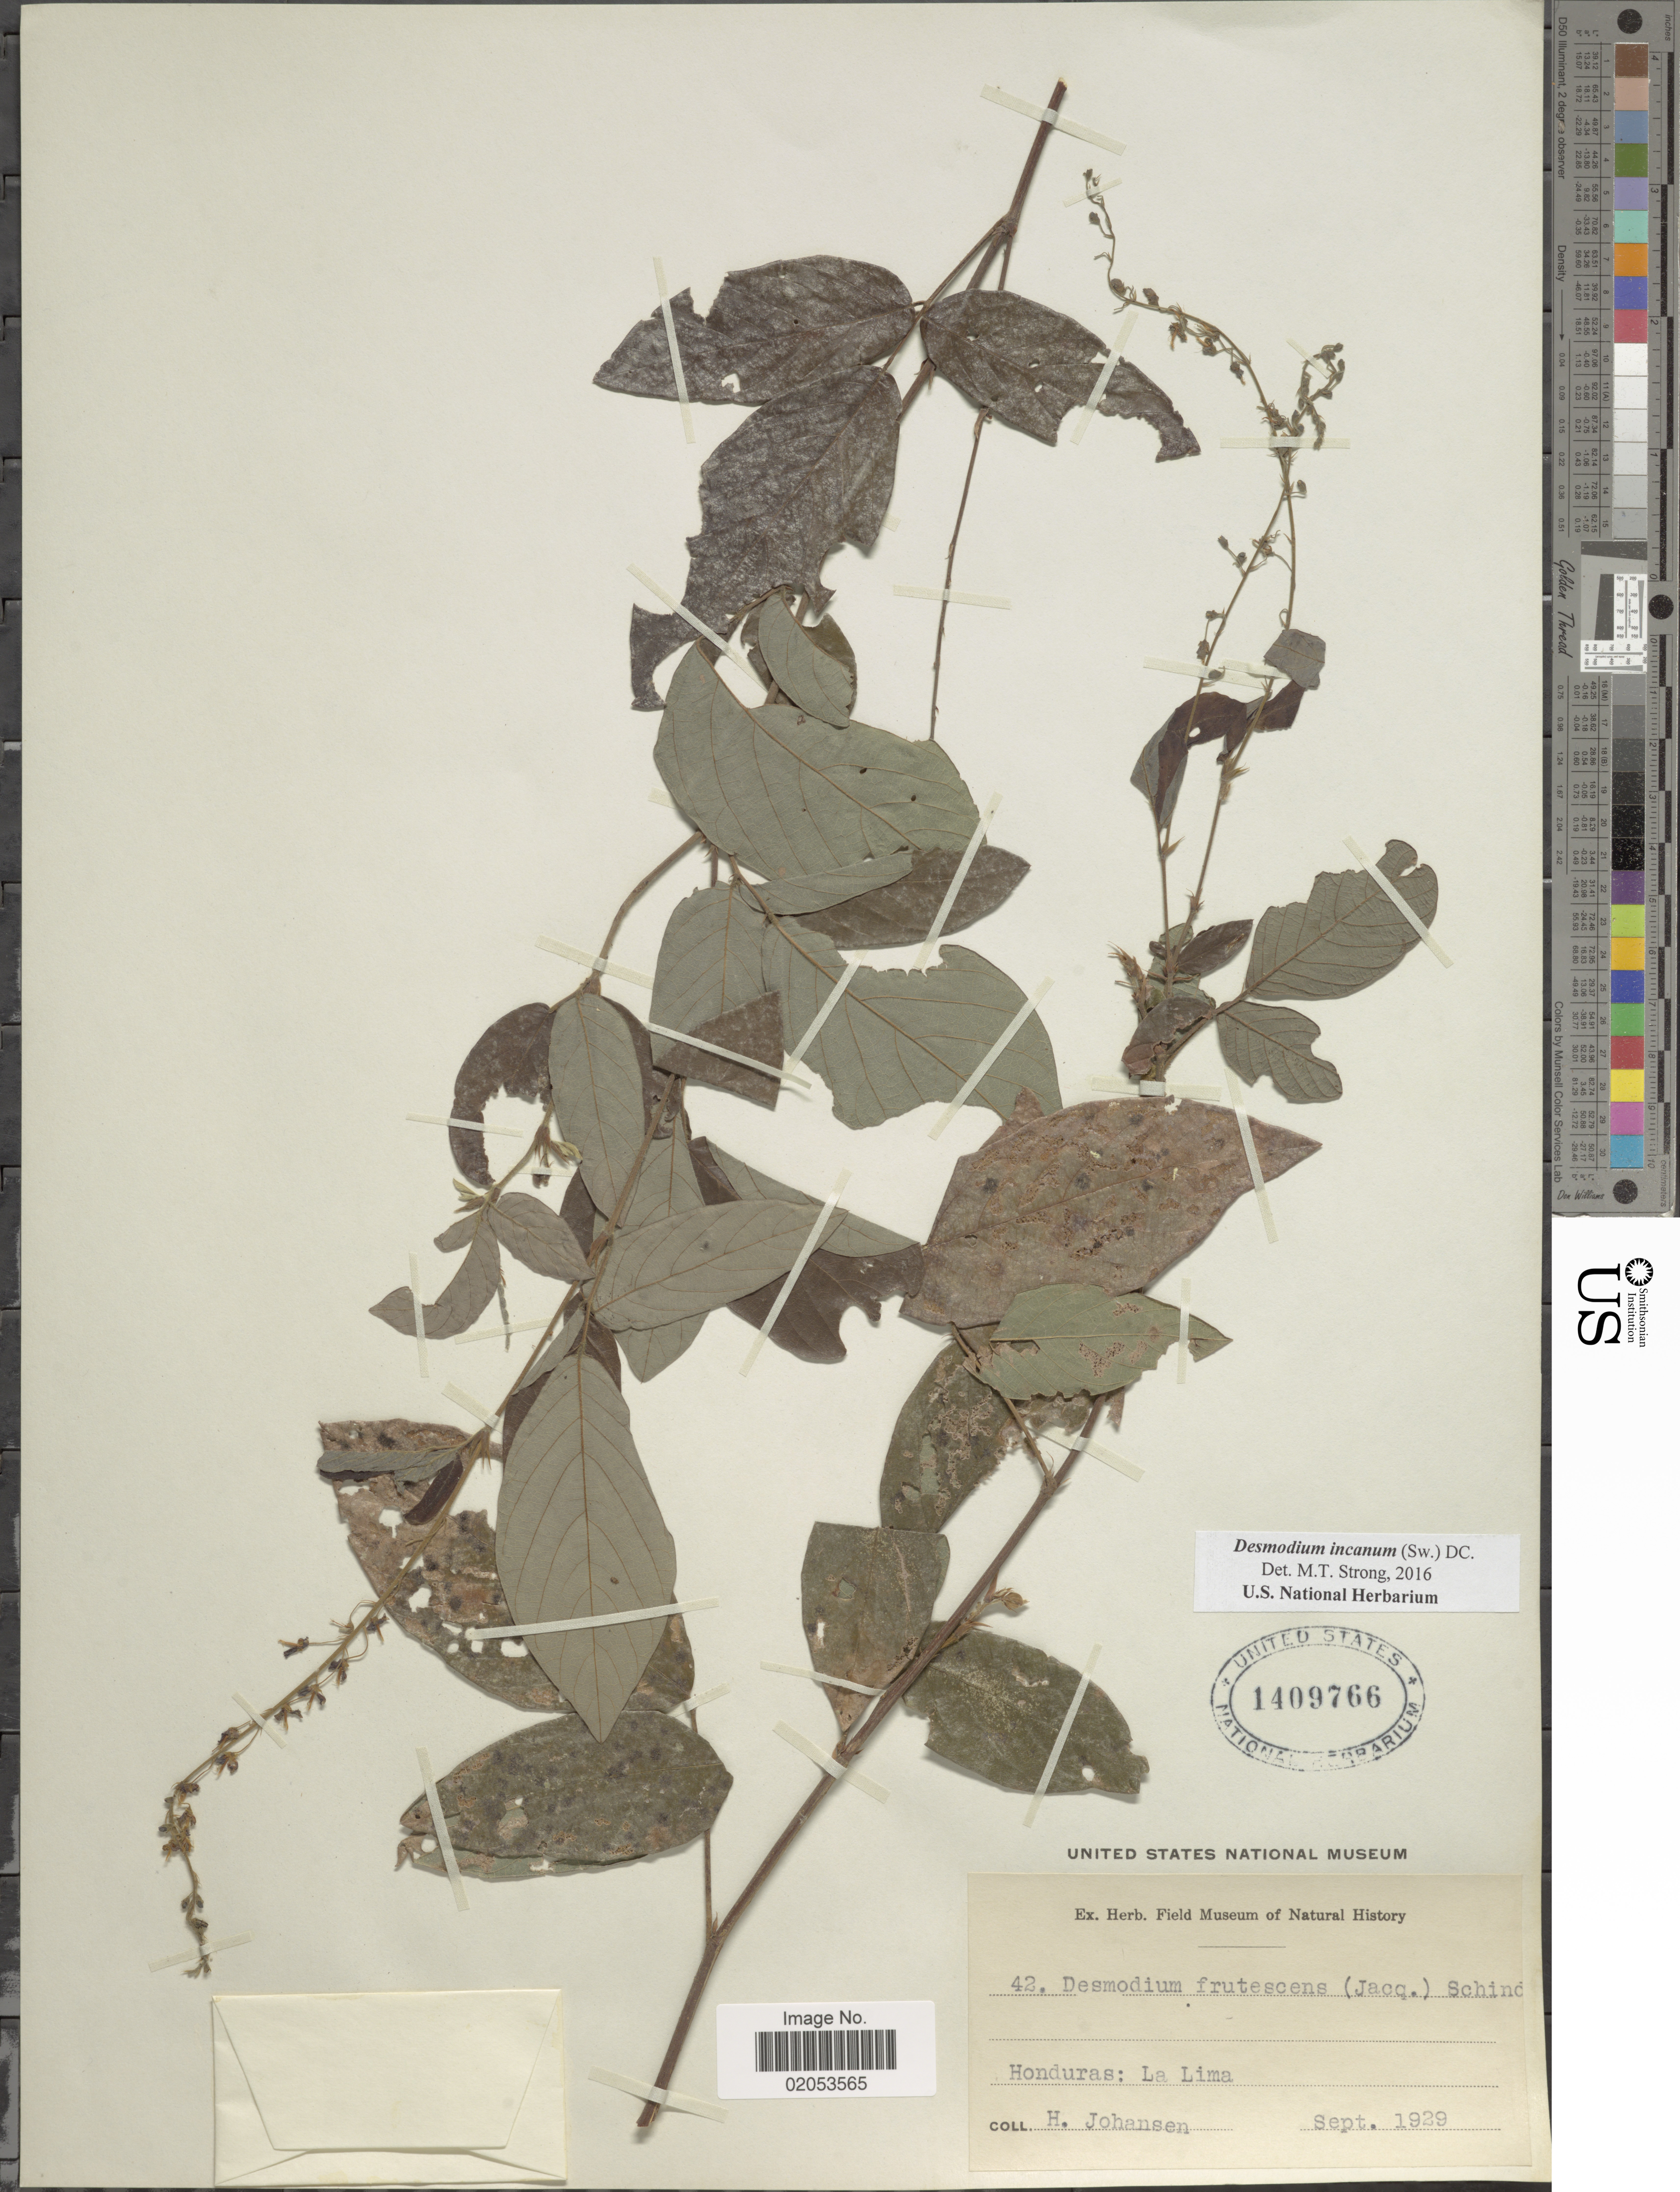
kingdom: Plantae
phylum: Tracheophyta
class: Magnoliopsida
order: Fabales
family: Fabaceae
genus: Desmodium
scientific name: Desmodium incanum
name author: (Sw.) DC.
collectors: H. Johansen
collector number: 42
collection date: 1929-09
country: Honduras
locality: La Lima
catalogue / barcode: US 1409766